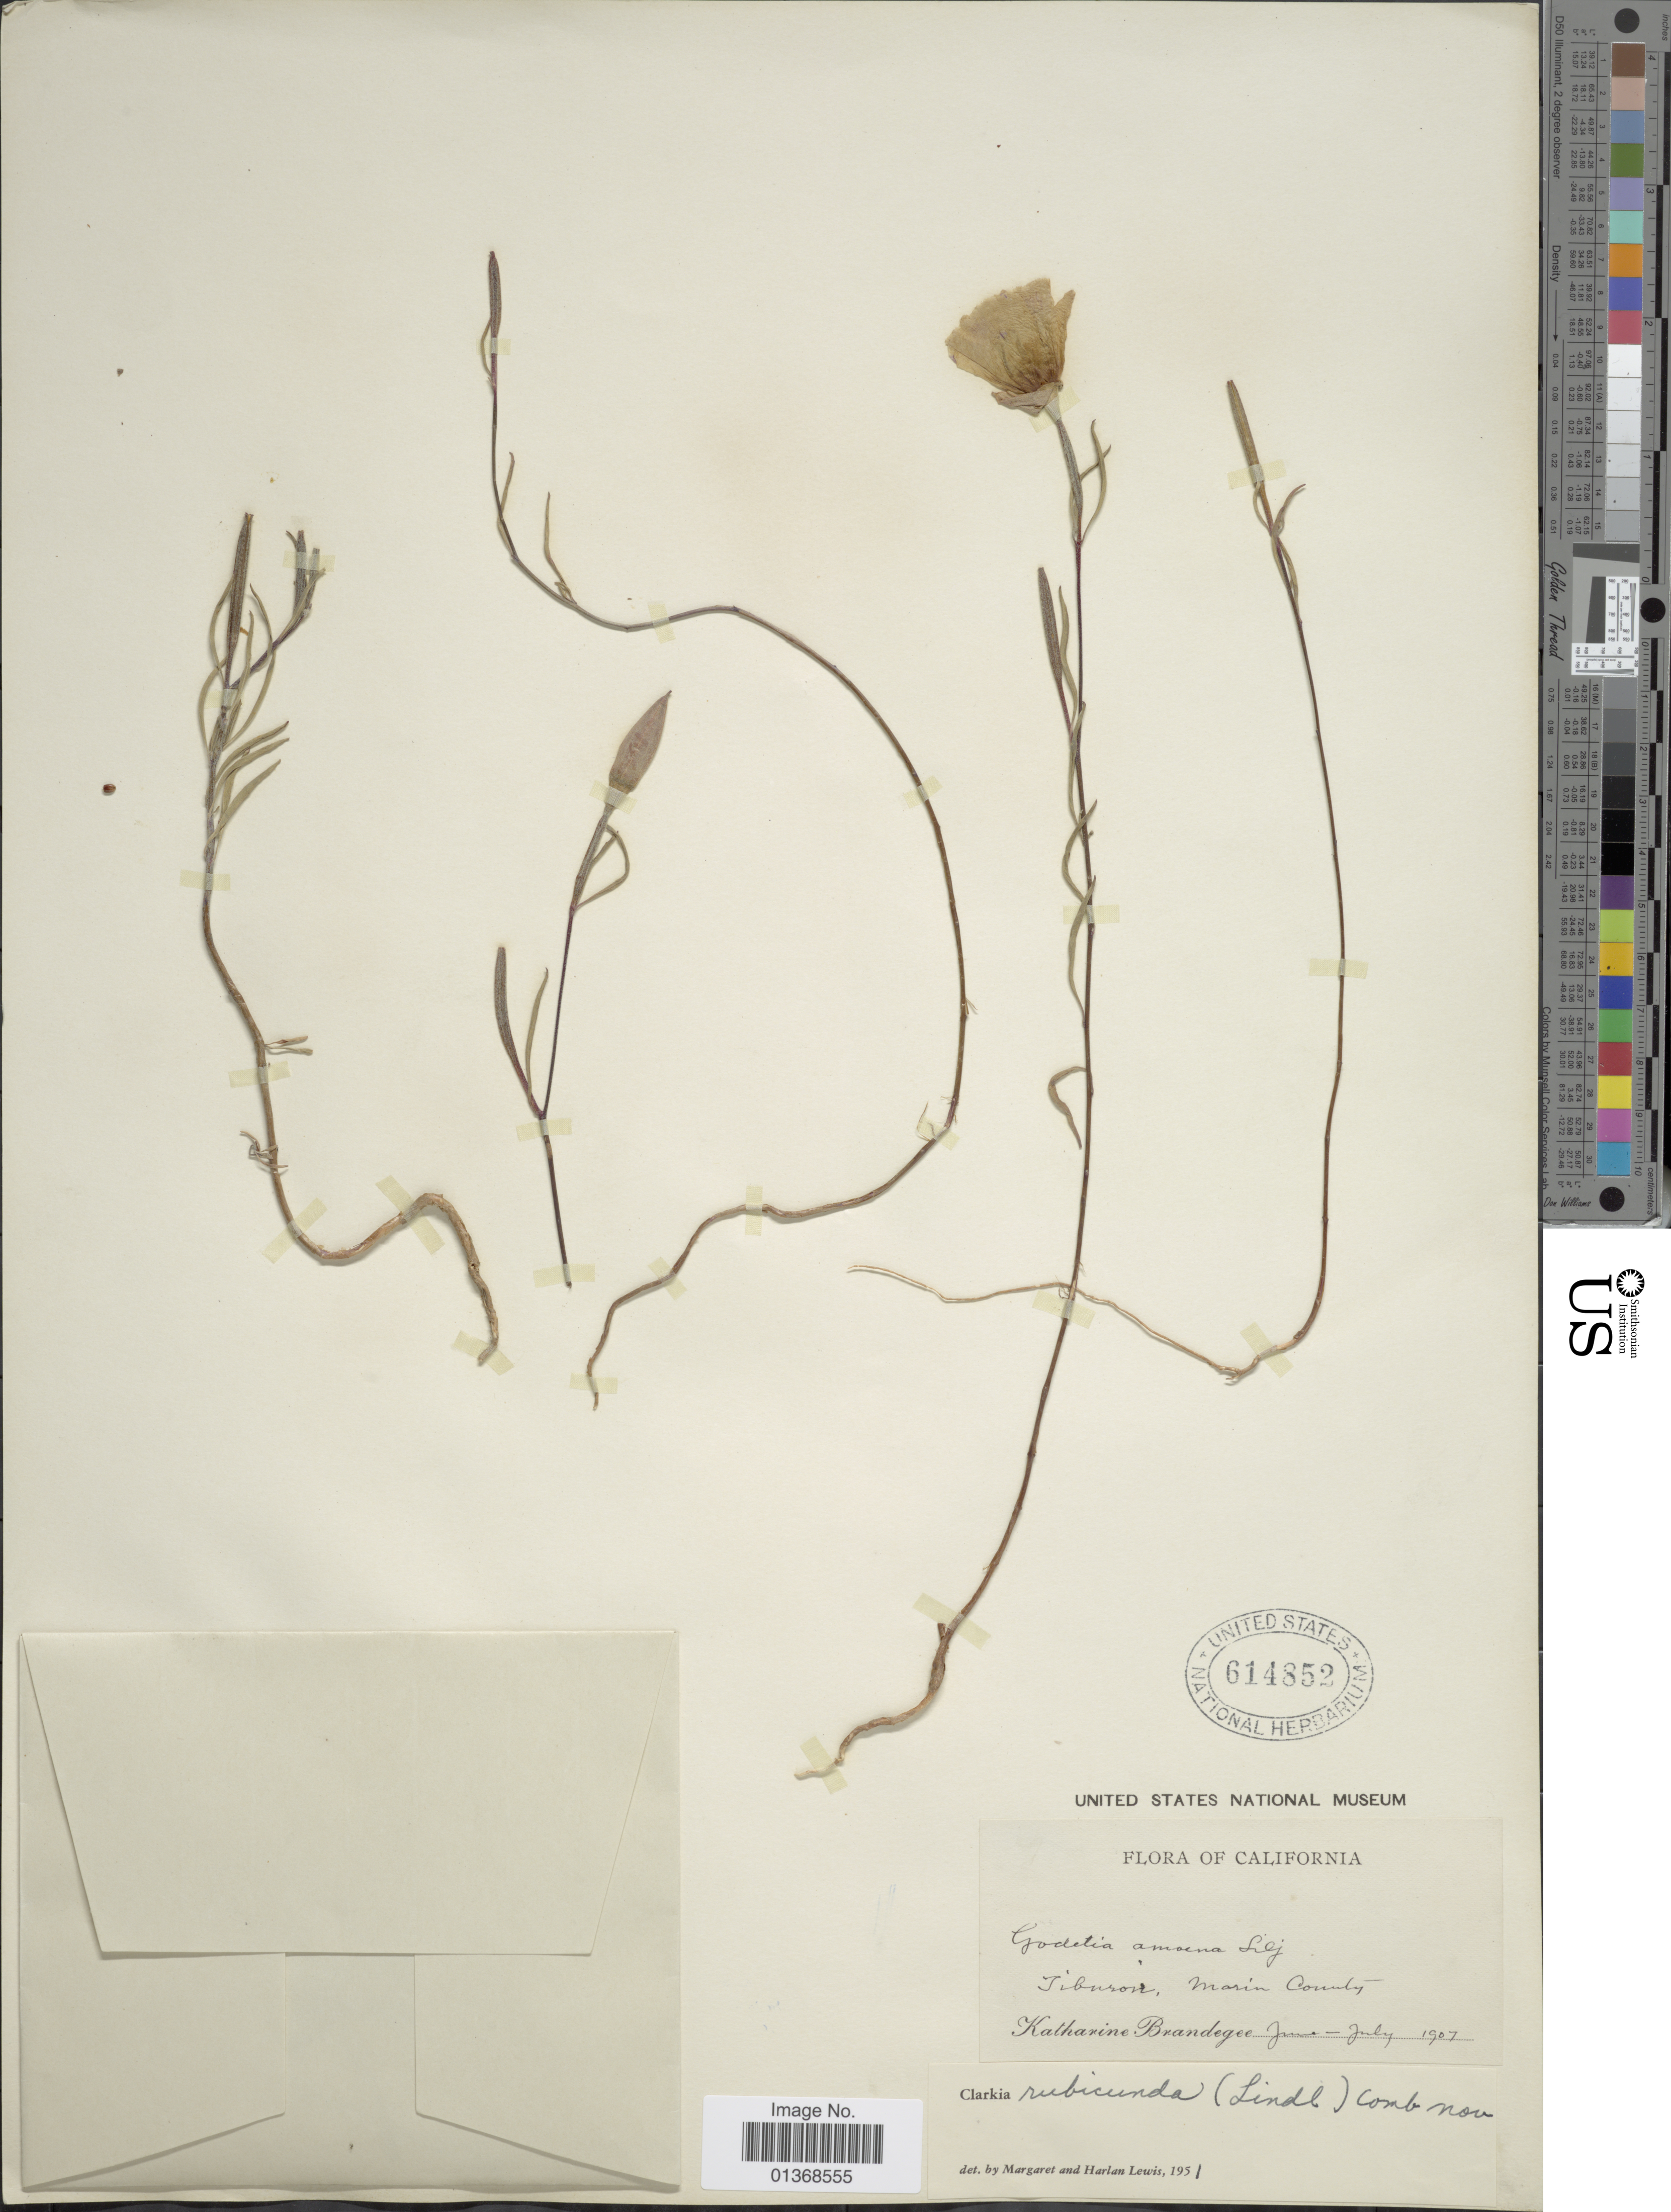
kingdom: Plantae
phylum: Tracheophyta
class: Magnoliopsida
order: Myrtales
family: Onagraceae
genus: Clarkia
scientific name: Clarkia rubicunda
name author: (Lindl.) F. H. Lewis & M.R. Lewis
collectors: M. K. Brandegee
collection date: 1907-06/1907-07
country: United States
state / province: California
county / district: Marin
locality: Tiburon, Marin County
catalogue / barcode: US 614852